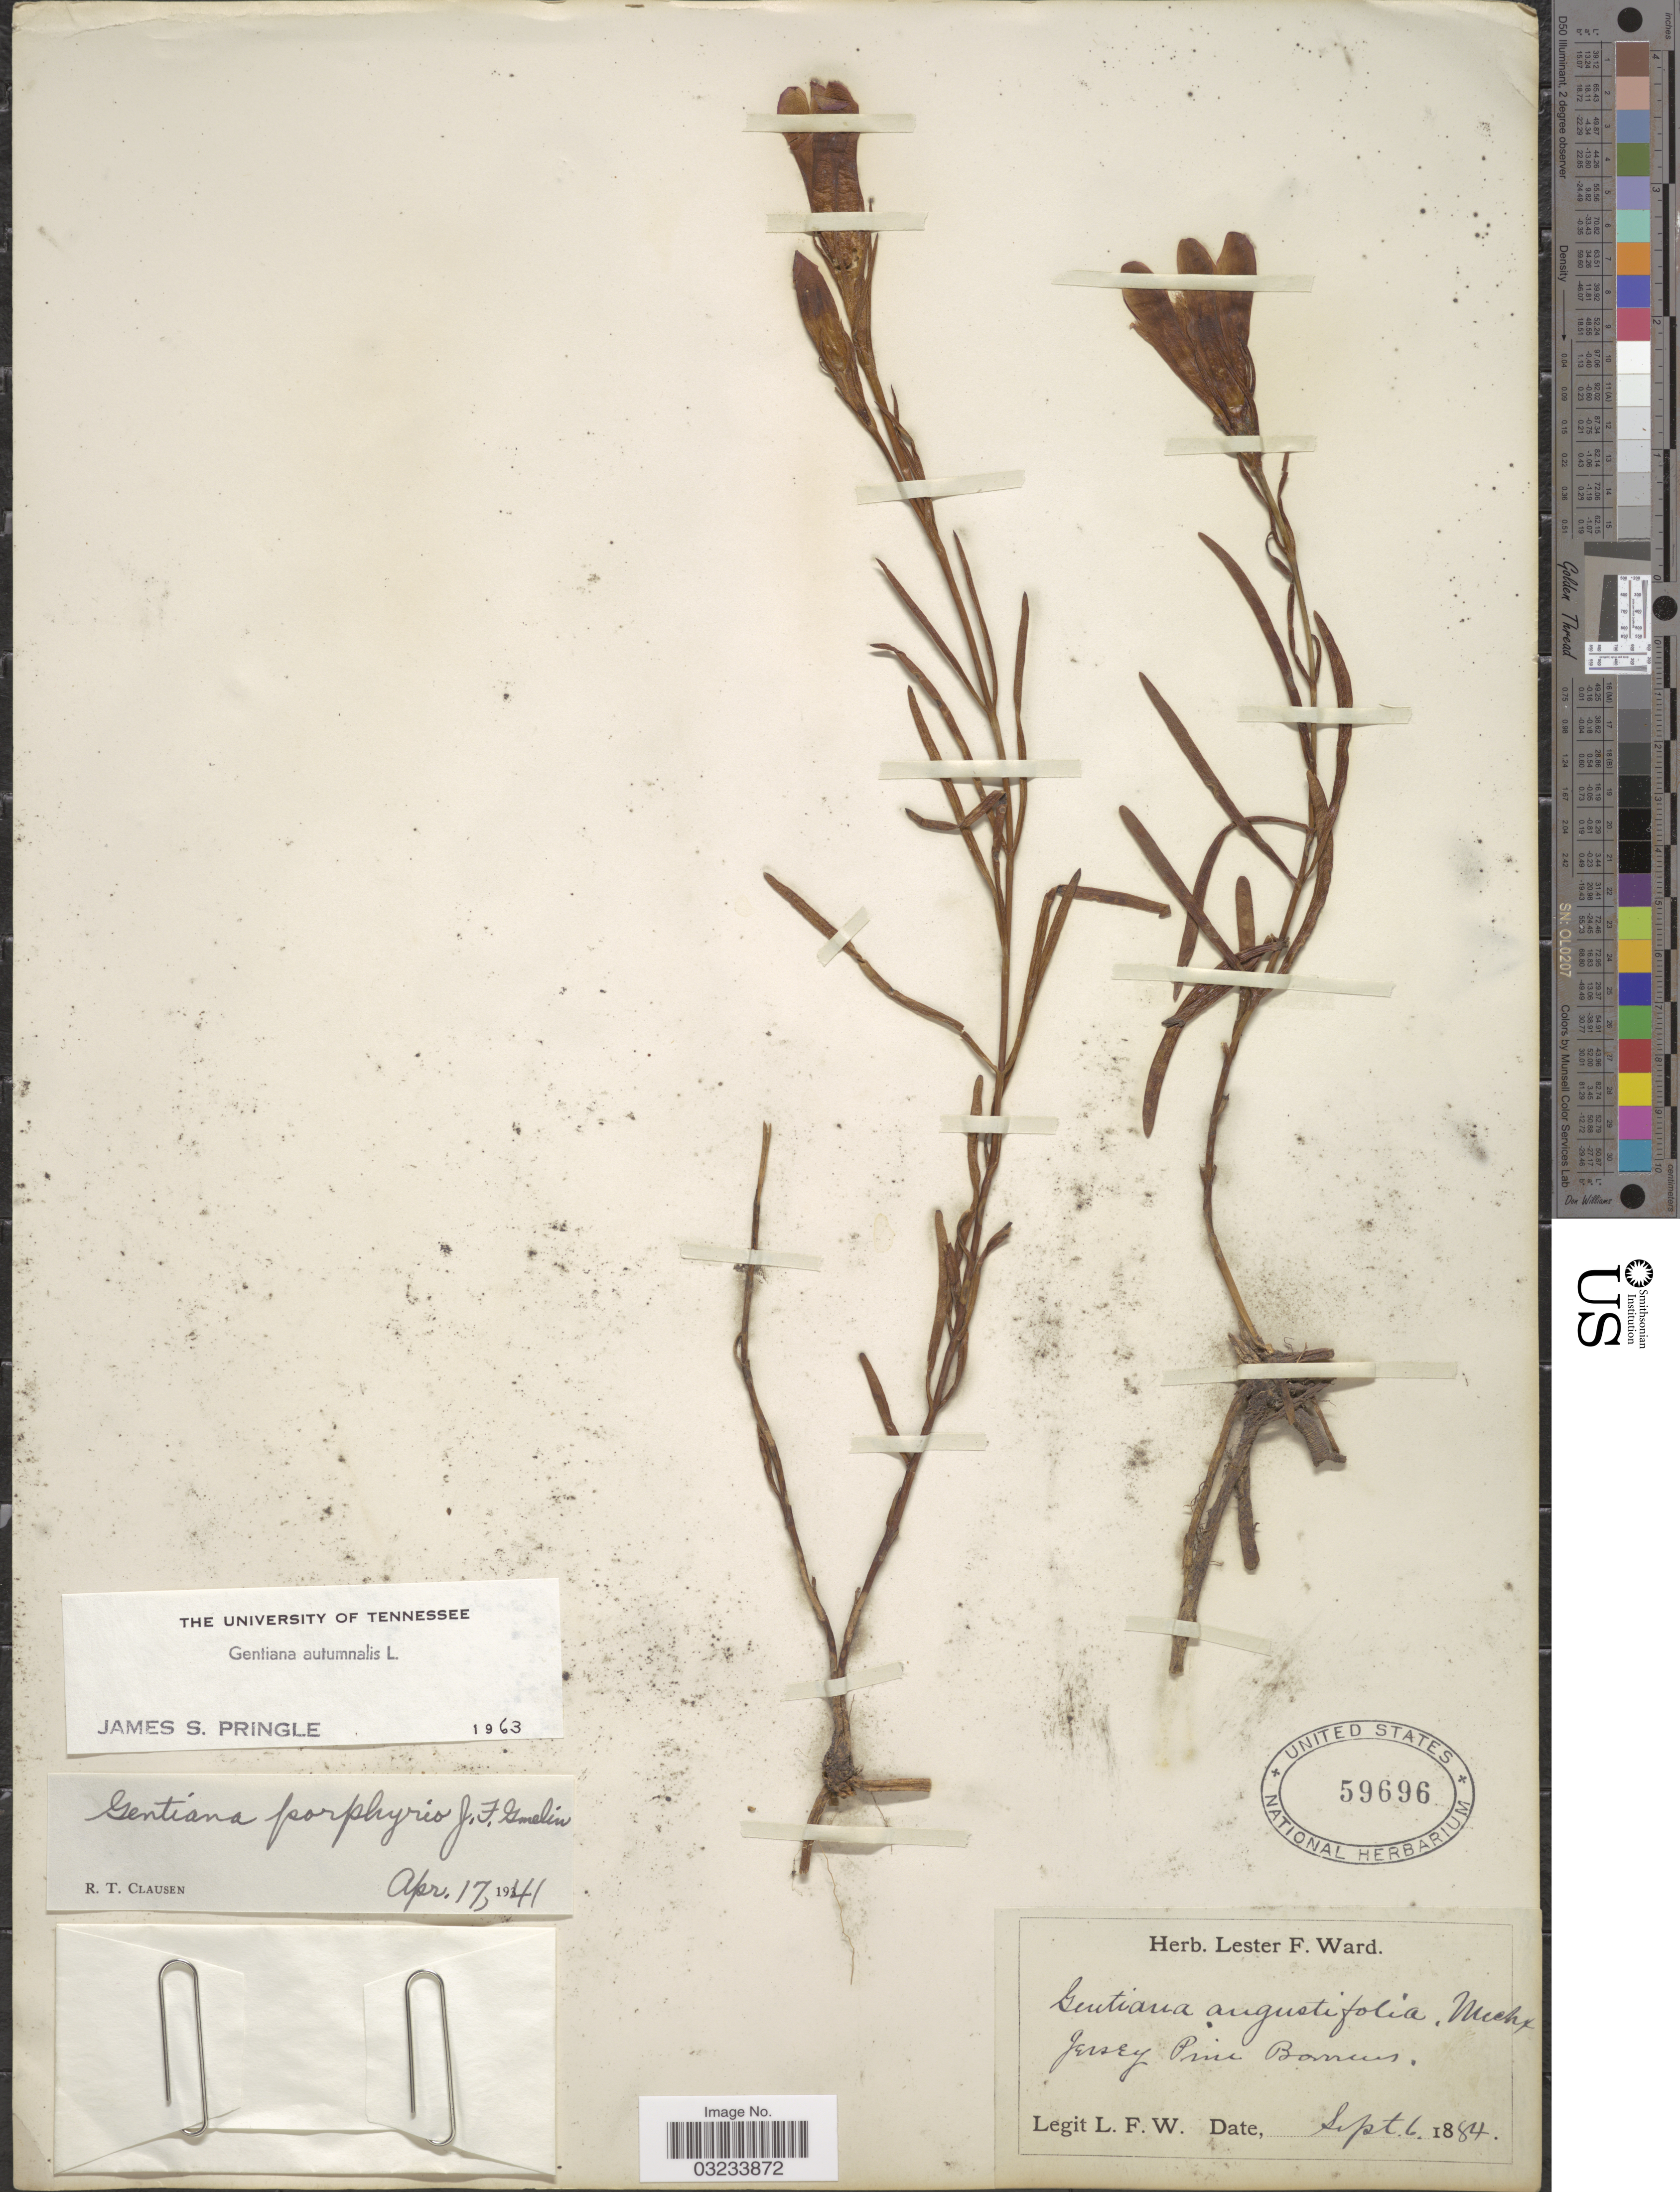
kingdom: Plantae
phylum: Tracheophyta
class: Magnoliopsida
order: Gentianales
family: Gentianaceae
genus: Gentiana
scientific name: Gentiana autumnalis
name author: L.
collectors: L. F. Ward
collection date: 1884-09-06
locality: Jersey Pine Barrens.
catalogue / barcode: US 59696